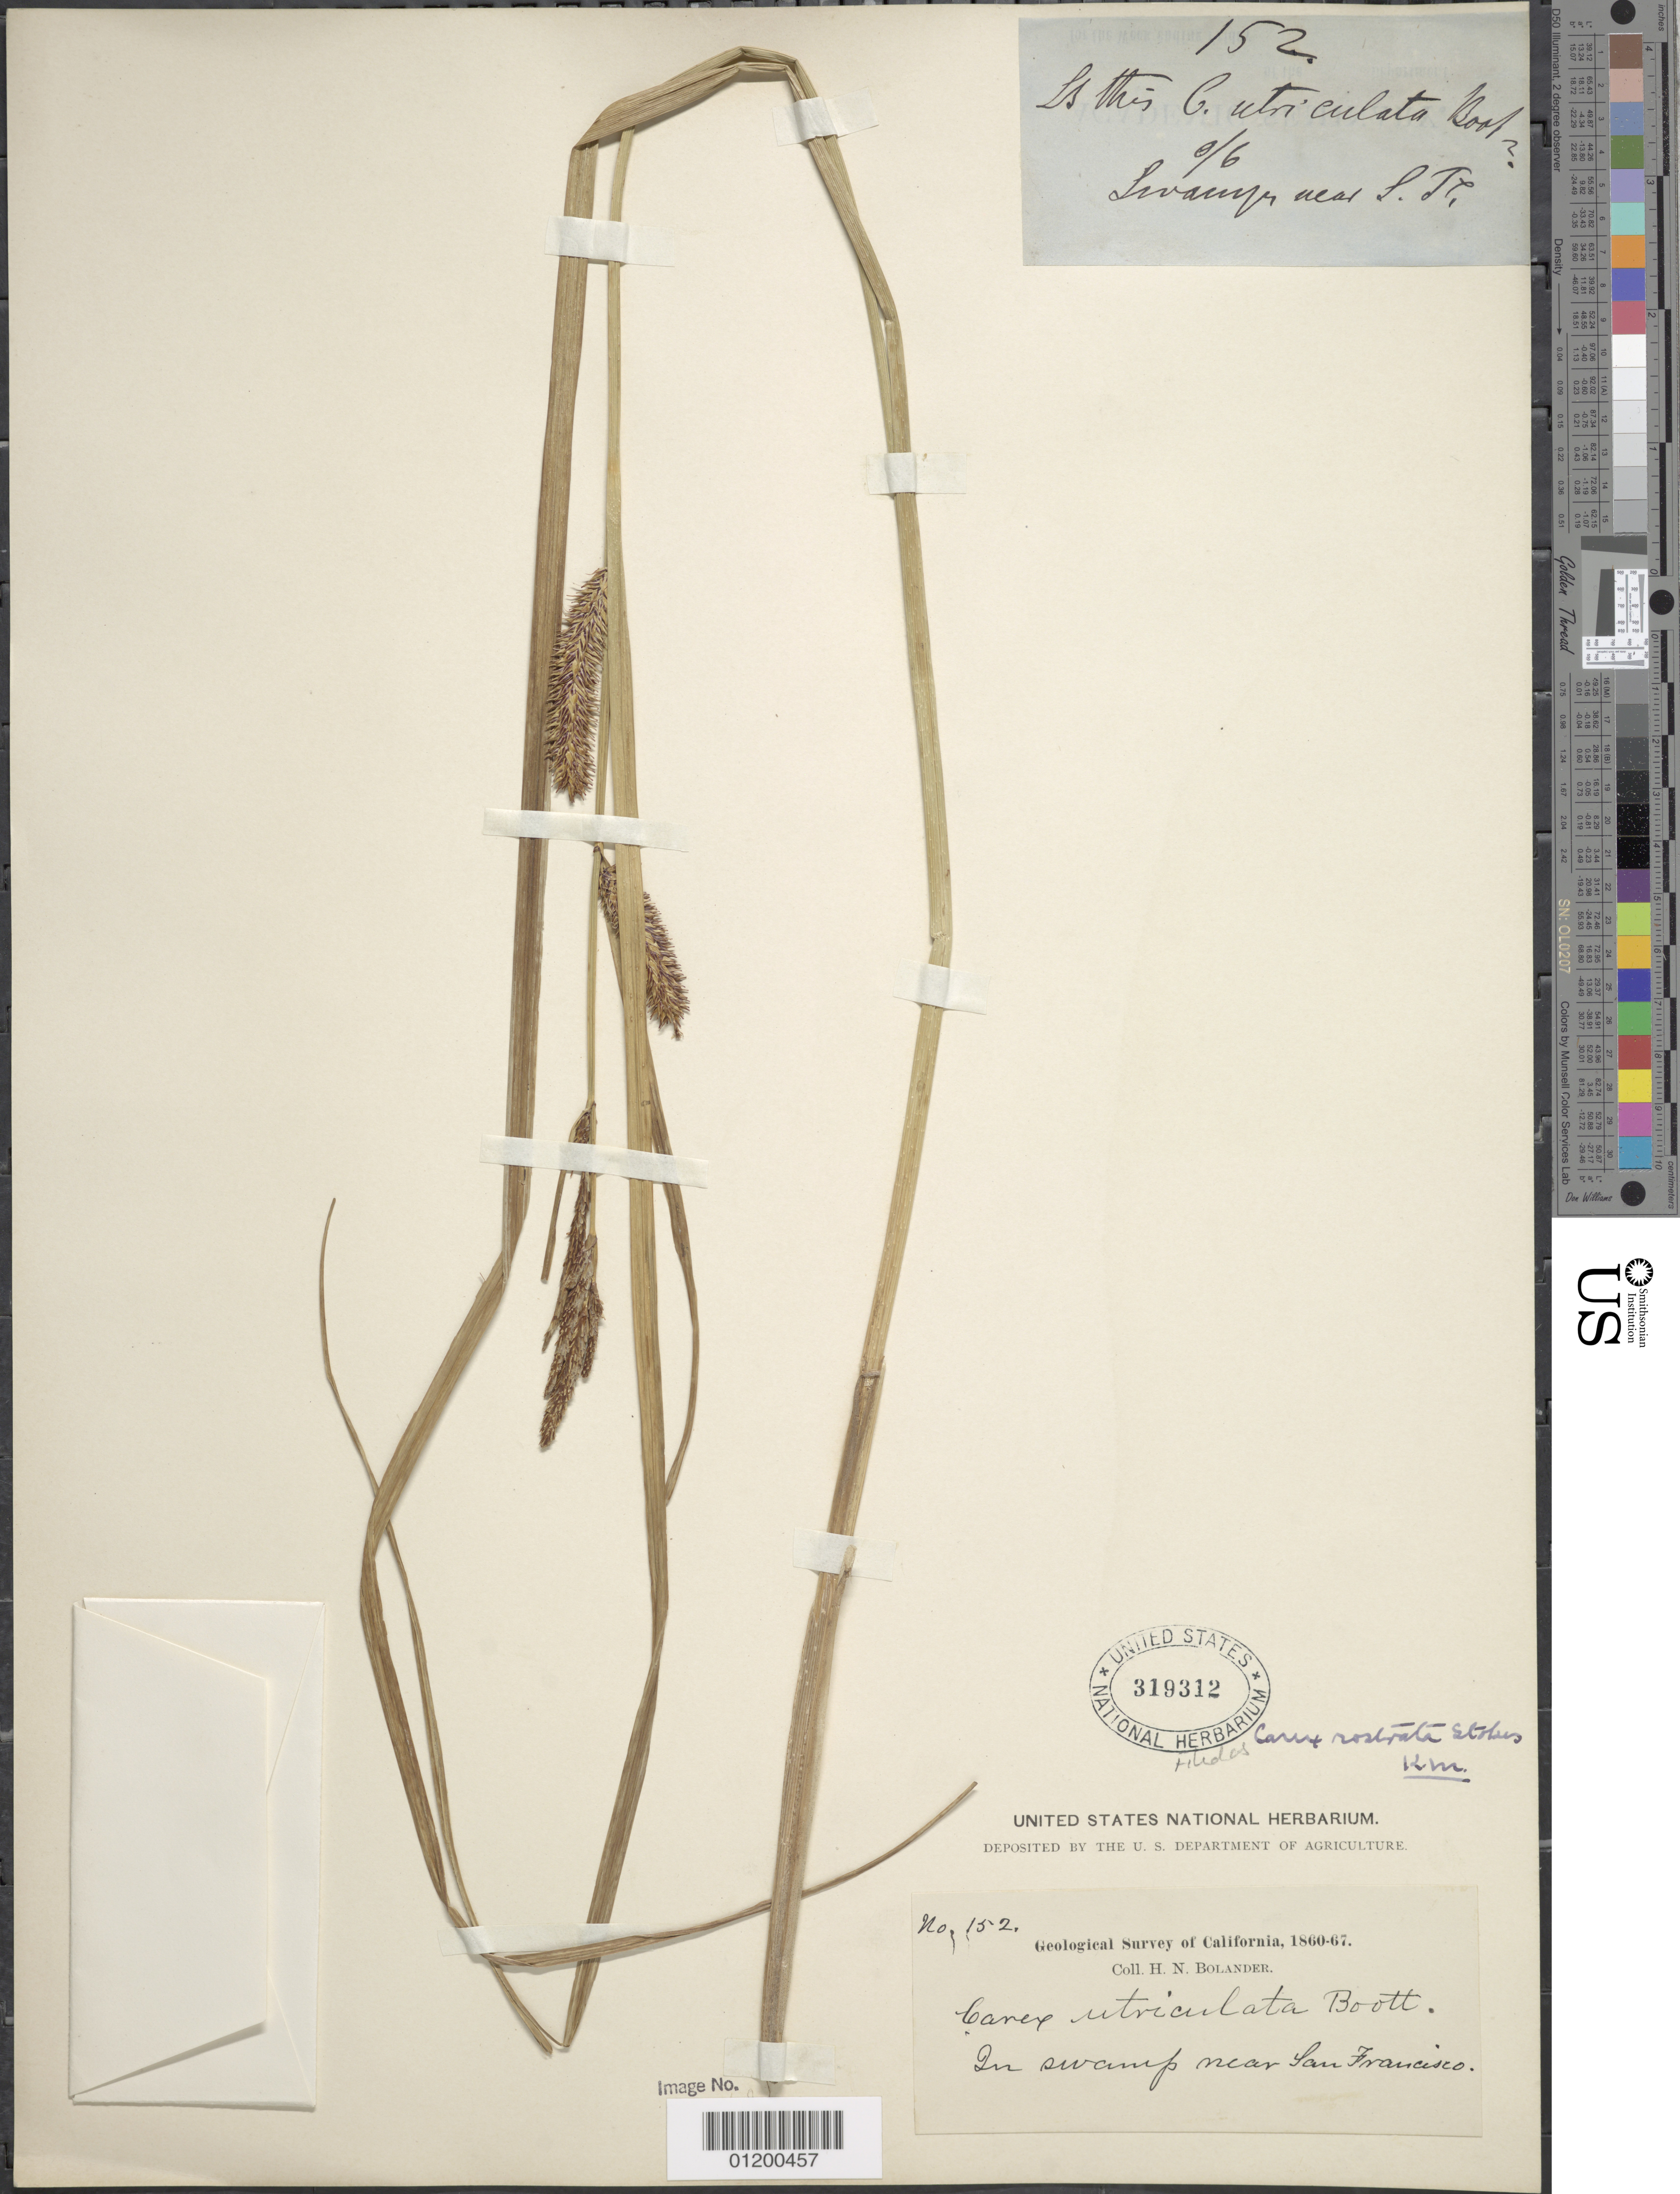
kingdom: Plantae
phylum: Tracheophyta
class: Liliopsida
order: Poales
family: Cyperaceae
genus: Carex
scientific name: Carex rostrata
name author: Stokes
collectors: H. Bolander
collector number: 152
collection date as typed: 1860 to -- --- 1867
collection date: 1860/1867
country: United States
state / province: California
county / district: San Francisco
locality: In swamp near San Francisco.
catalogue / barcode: US 319312